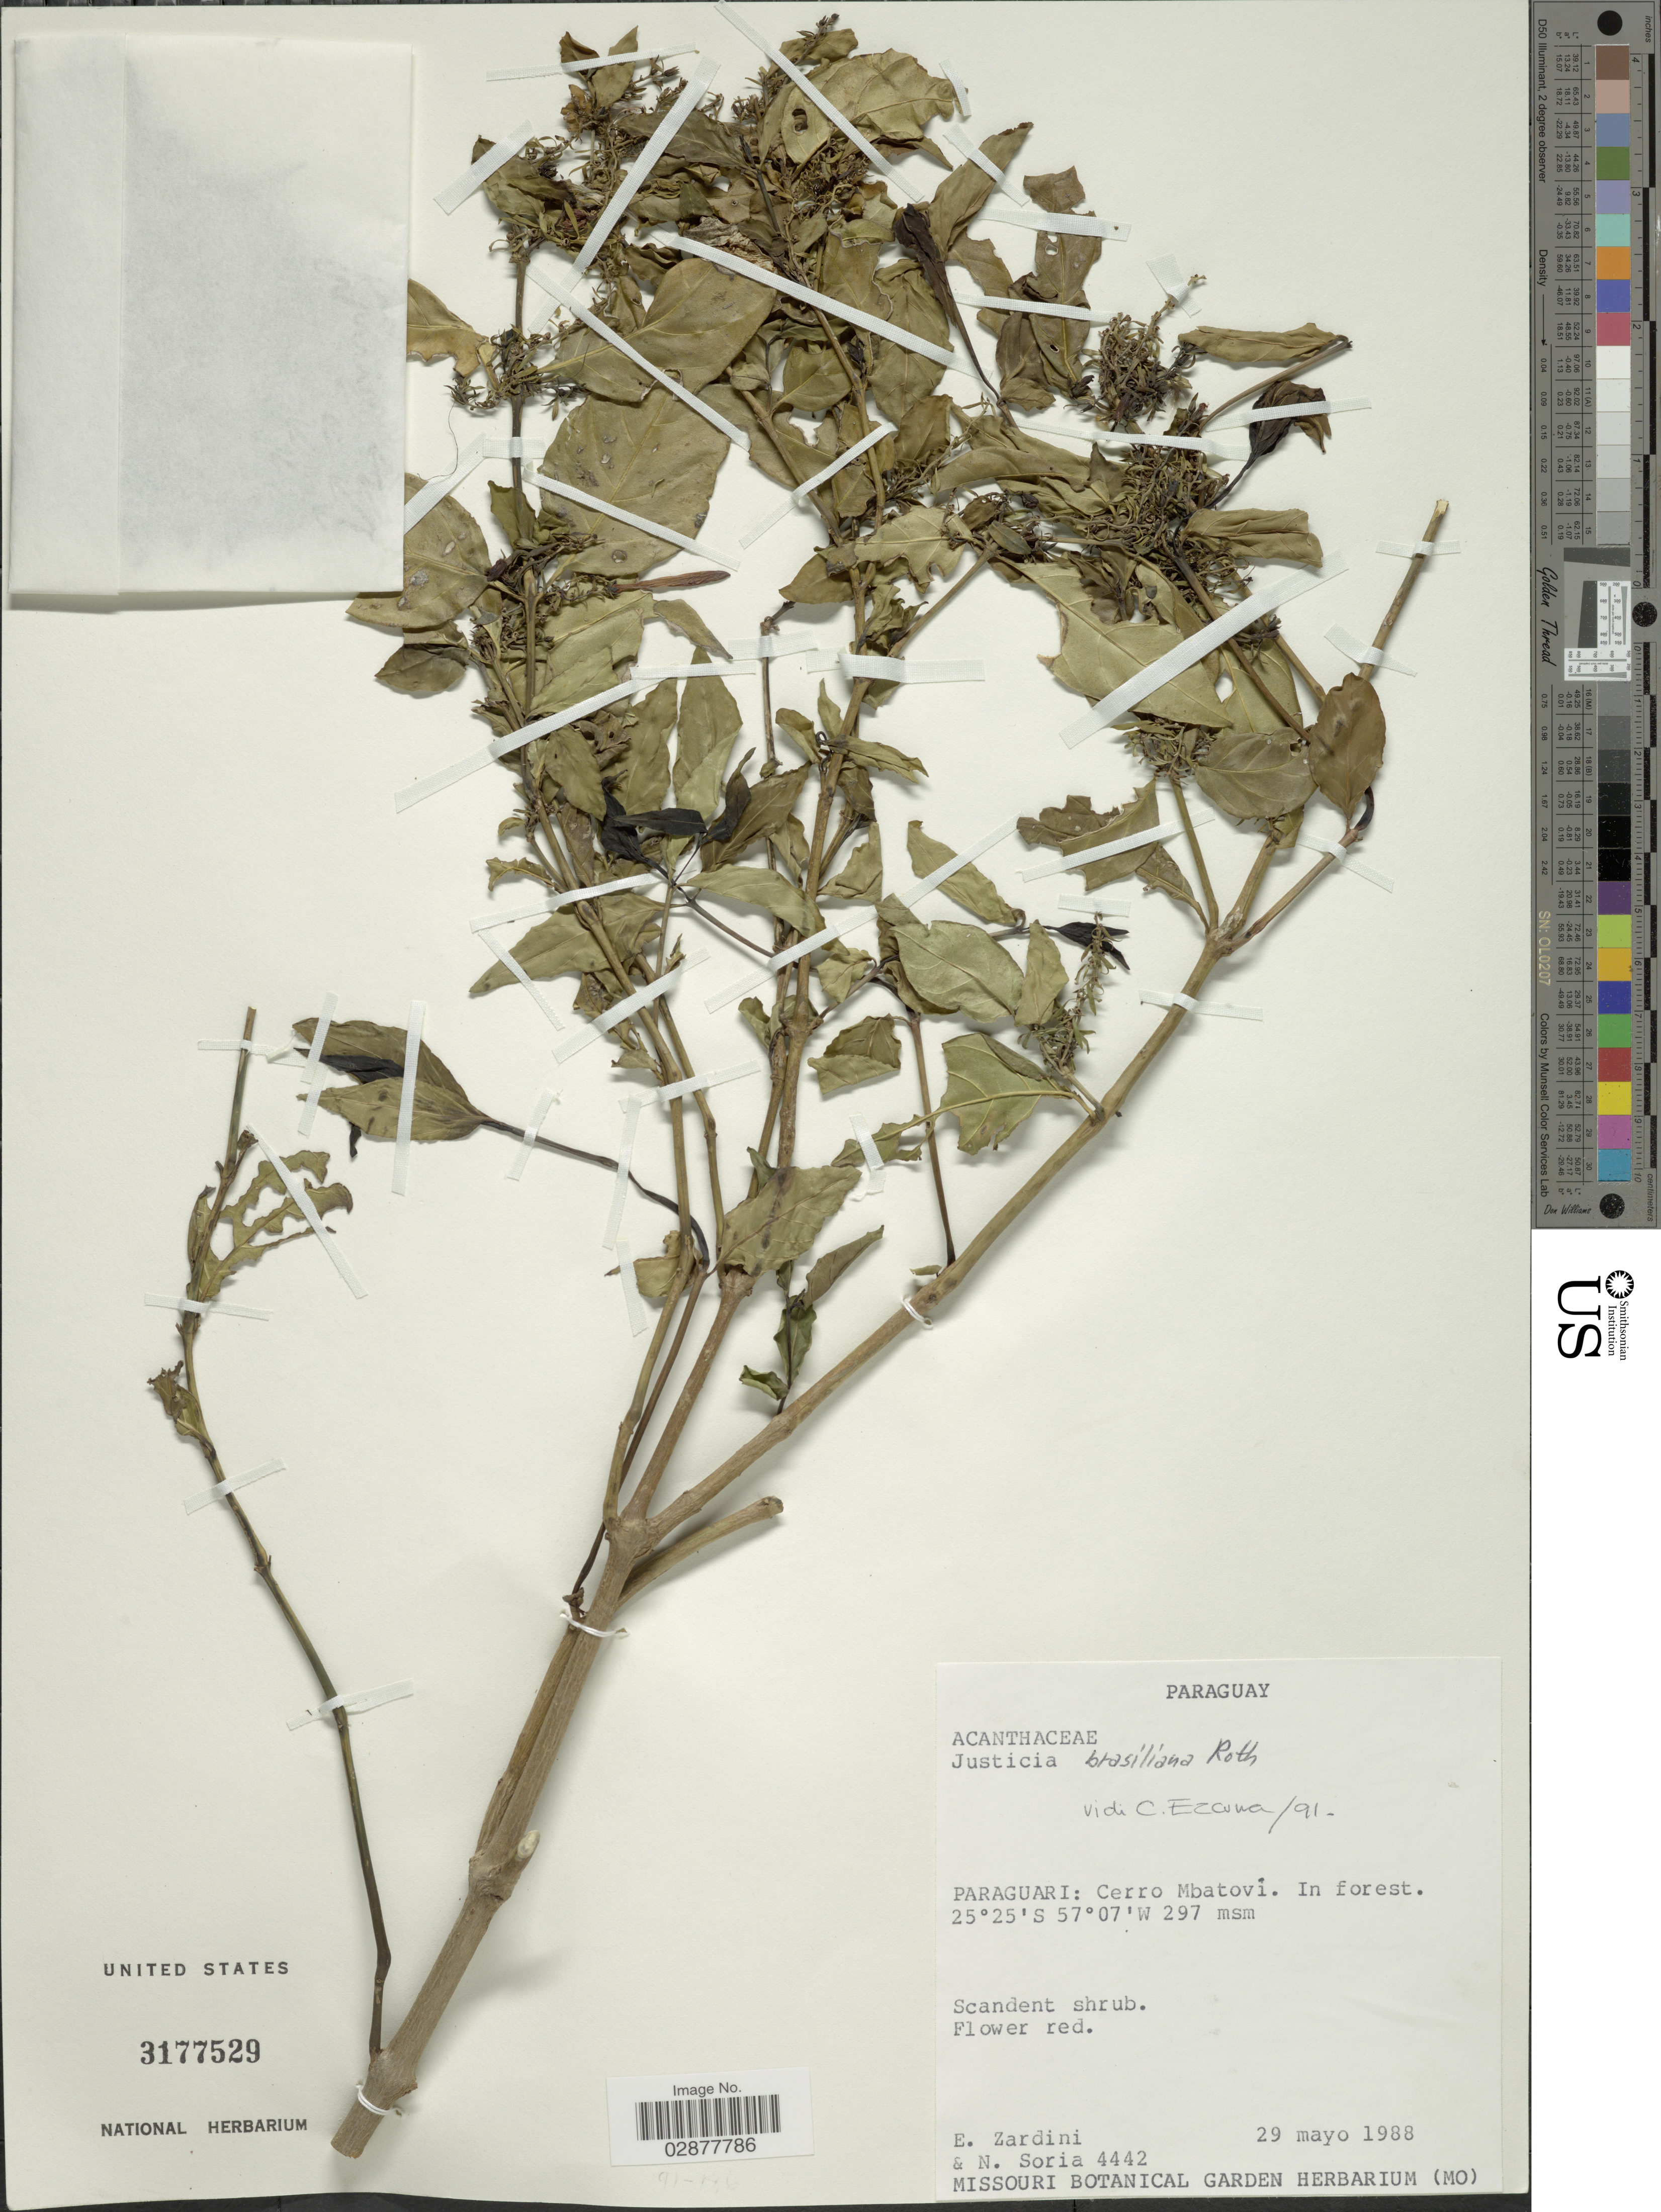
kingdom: Plantae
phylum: Tracheophyta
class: Magnoliopsida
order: Lamiales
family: Acanthaceae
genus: Justicia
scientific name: Justicia brasiliana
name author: Roth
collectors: E. Zardini & N. Soria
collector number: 4442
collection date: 1988-05-29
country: Paraguay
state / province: Paraguari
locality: Cerro Mbatovi.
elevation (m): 297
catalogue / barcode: US 3177529